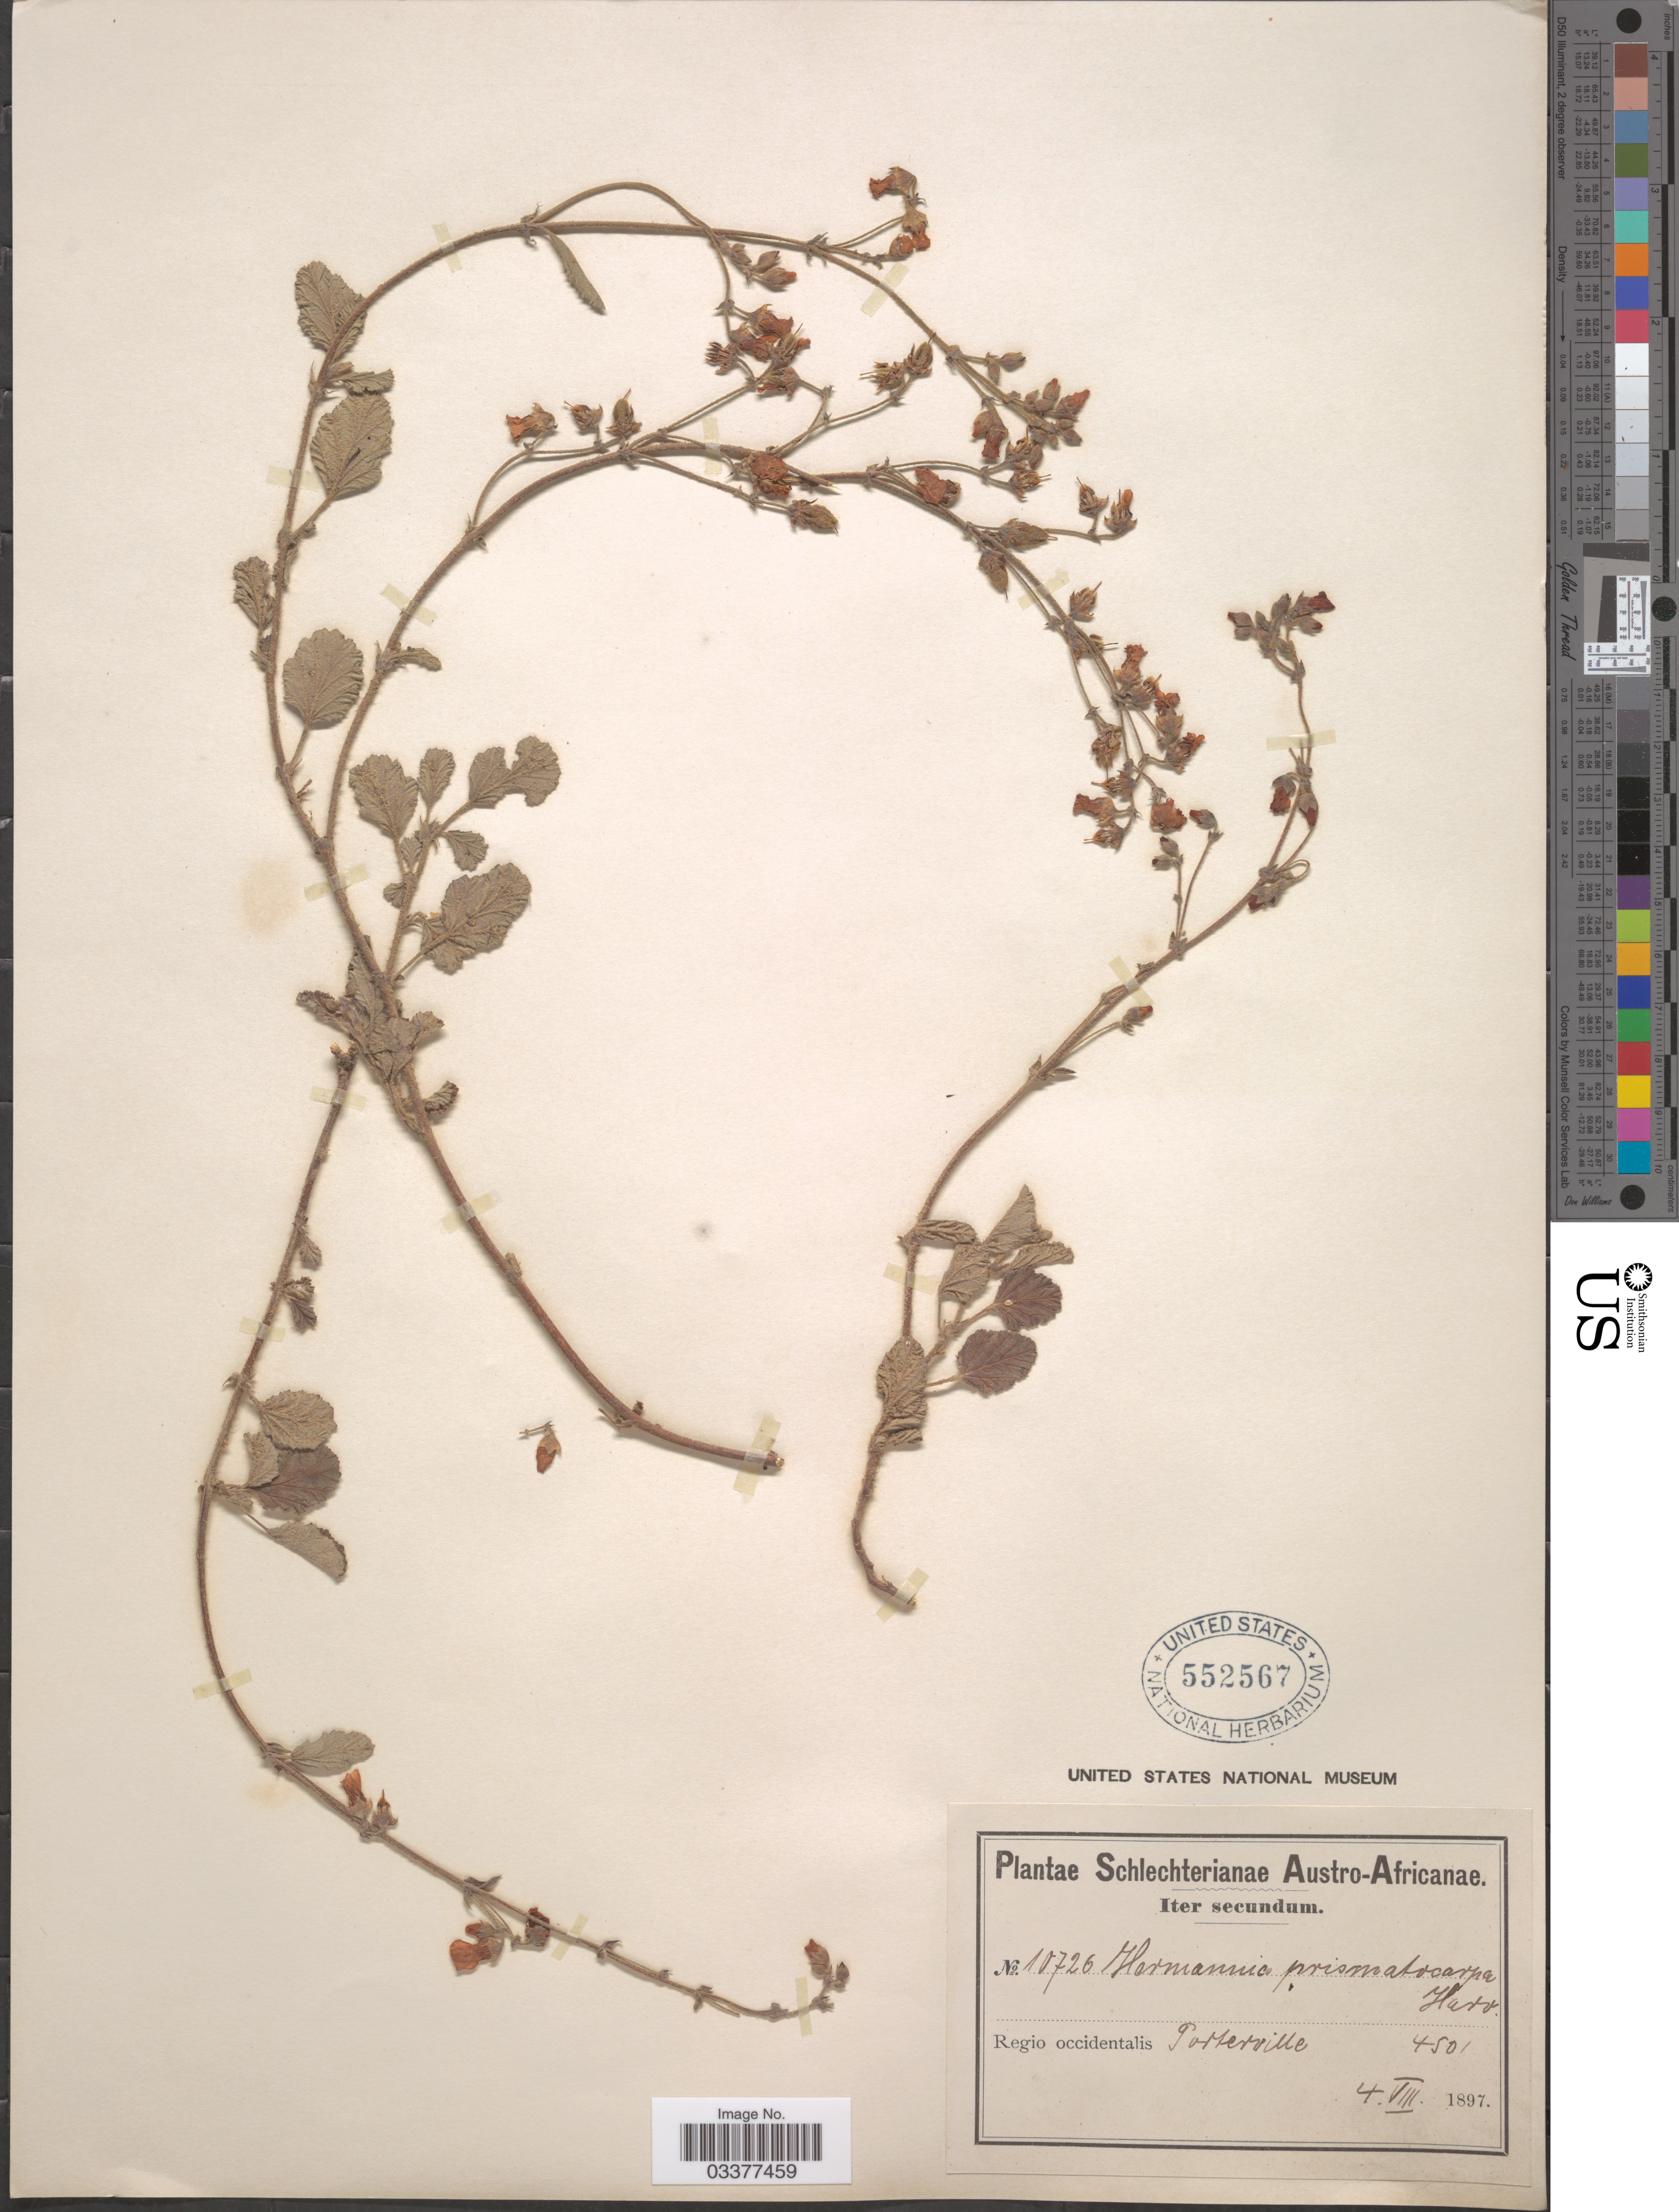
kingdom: Plantae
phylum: Tracheophyta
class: Magnoliopsida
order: Malvales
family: Malvaceae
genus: Hermannia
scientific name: Hermannia prismatocarpa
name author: E. Mey.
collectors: Schlechter, --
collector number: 10726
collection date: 1897-08-04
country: South Africa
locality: Austro-Africanae. Regio occidentalis Porterville.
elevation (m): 137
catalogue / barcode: US 552567